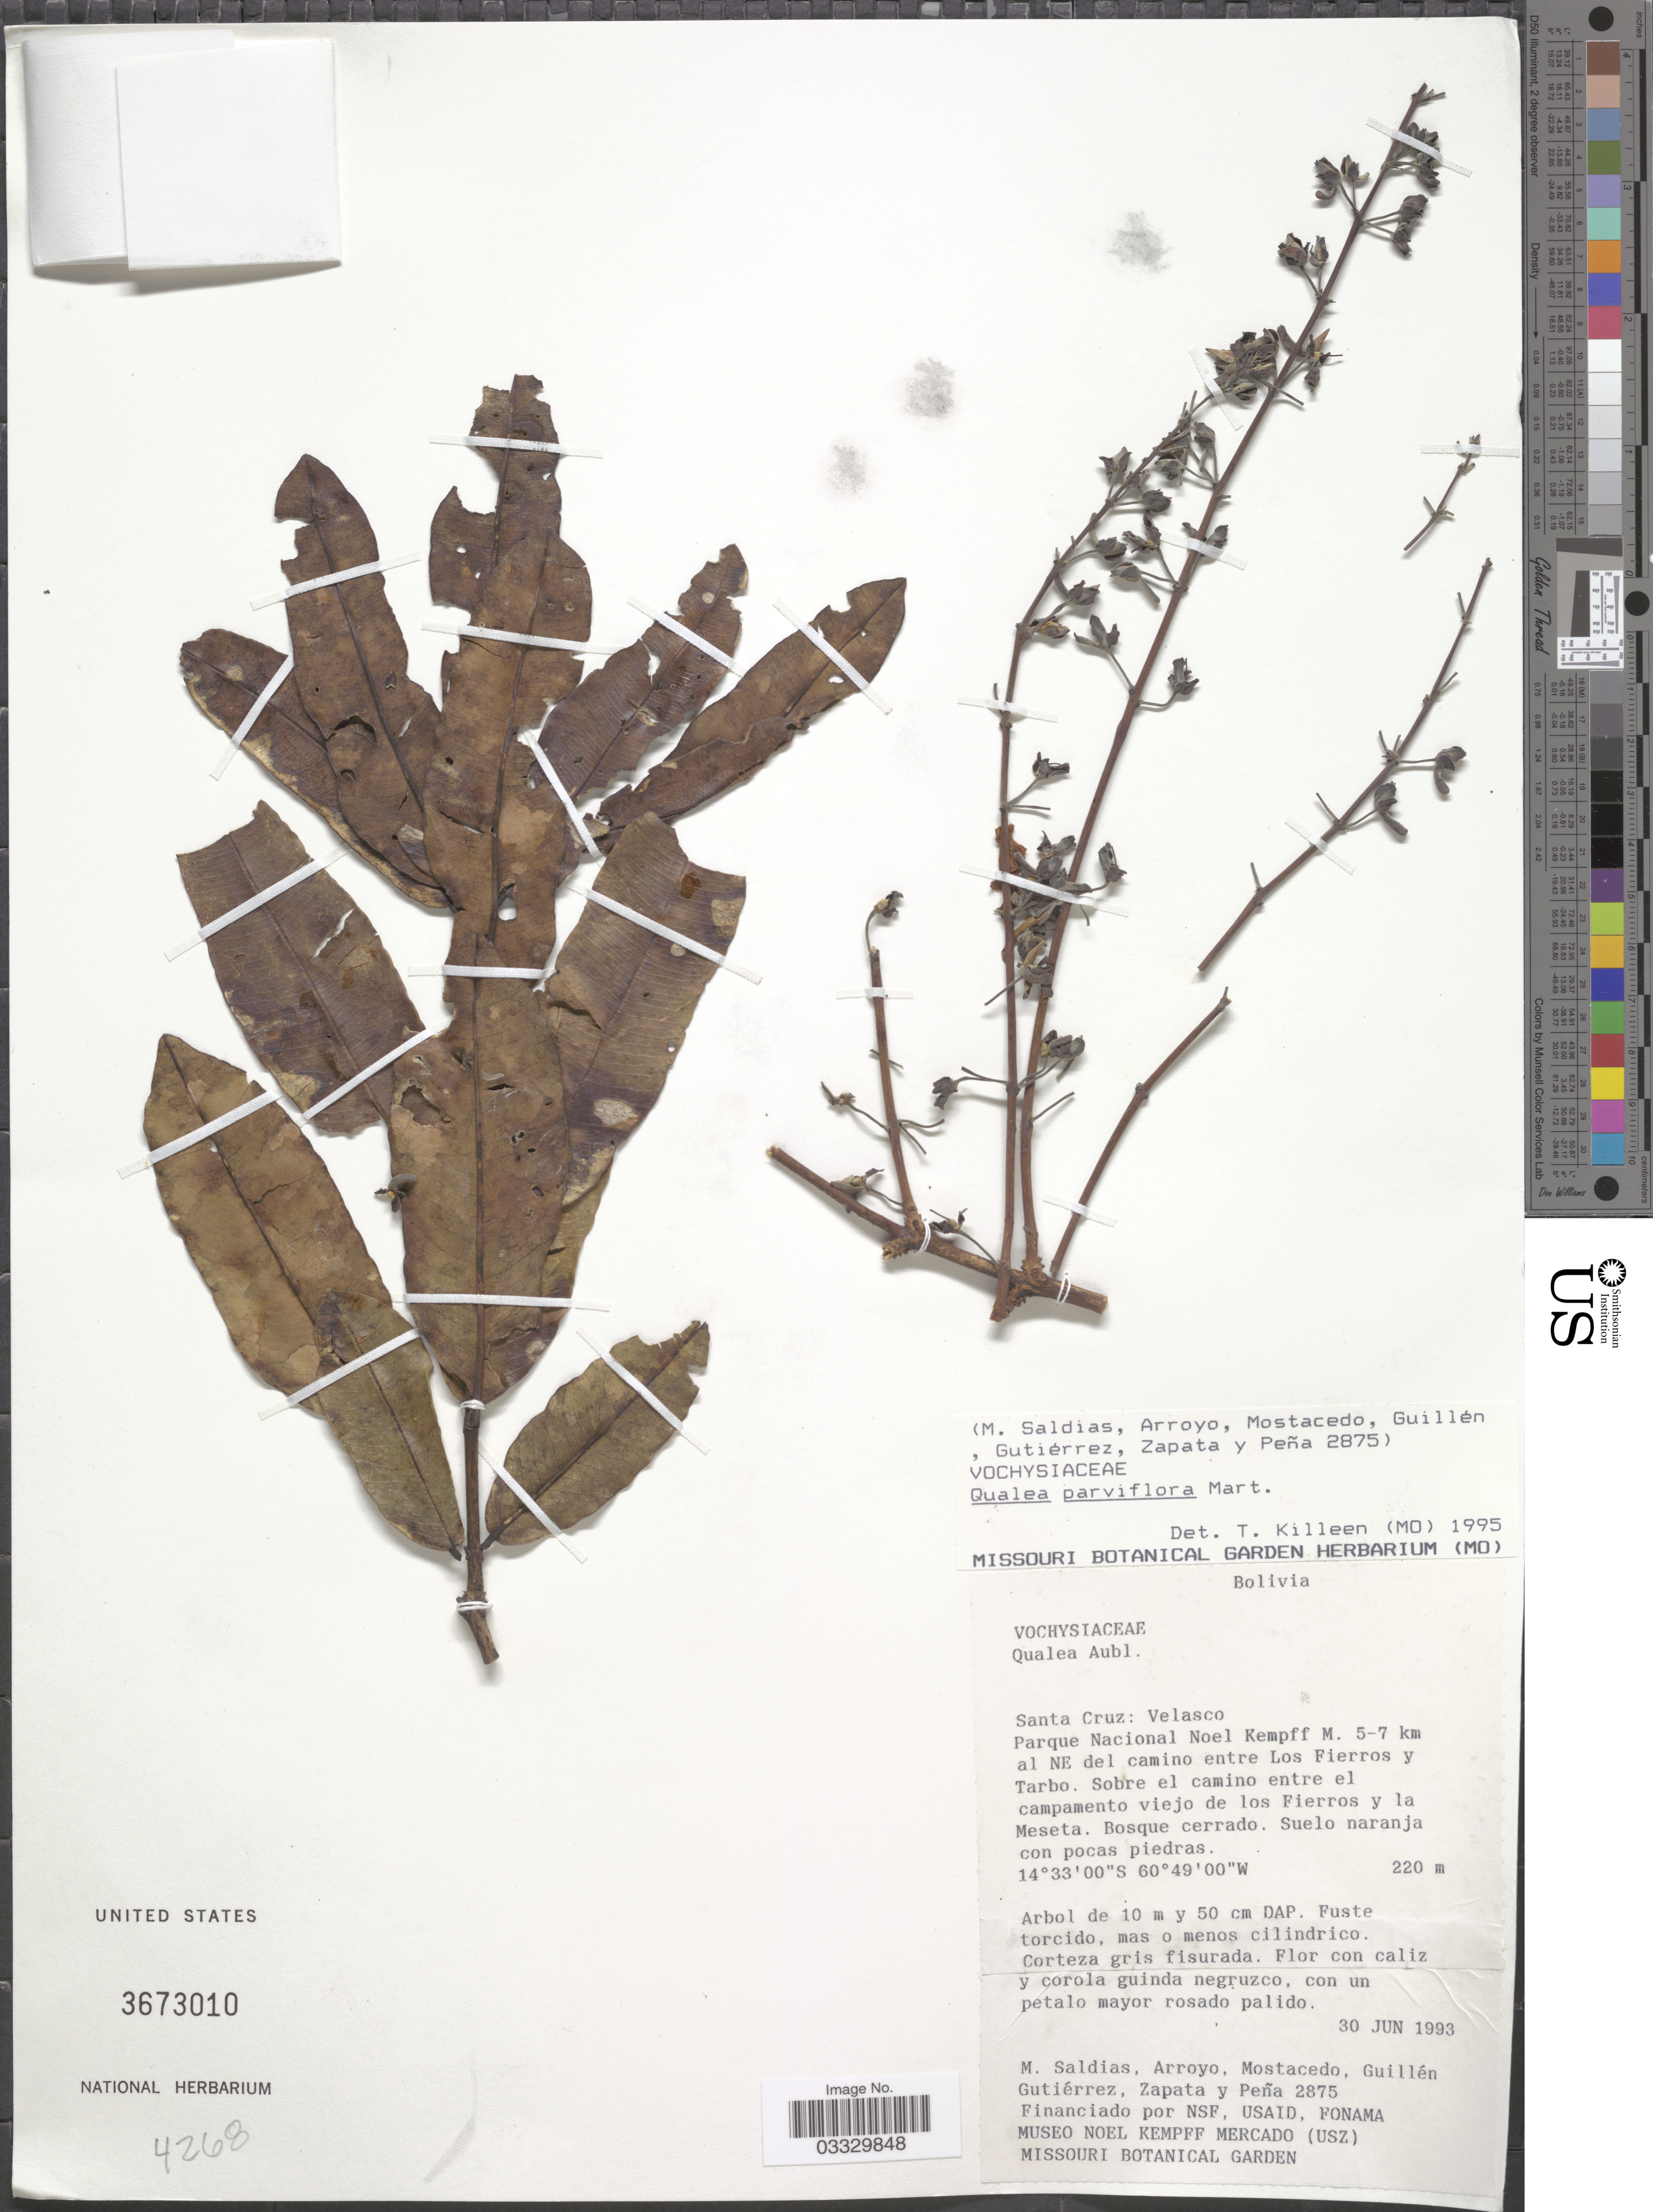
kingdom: Plantae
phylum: Tracheophyta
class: Magnoliopsida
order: Myrtales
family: Vochysiaceae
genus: Qualea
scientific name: Qualea parviflora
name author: Mart.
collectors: M. Saldias, Arroyo, --, Mostacedo, --, -- Guillen & et al.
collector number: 2875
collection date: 1993-06-30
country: Bolivia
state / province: Santa Cruz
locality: Velasco. Parque Nacional Noel Kempff M. 5-7 km al NE del camino entre Los Fierros y Tarbo. Sobre el camino entre el campamento viejo de los Fierros y la Meseta.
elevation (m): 220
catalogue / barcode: US 3673010